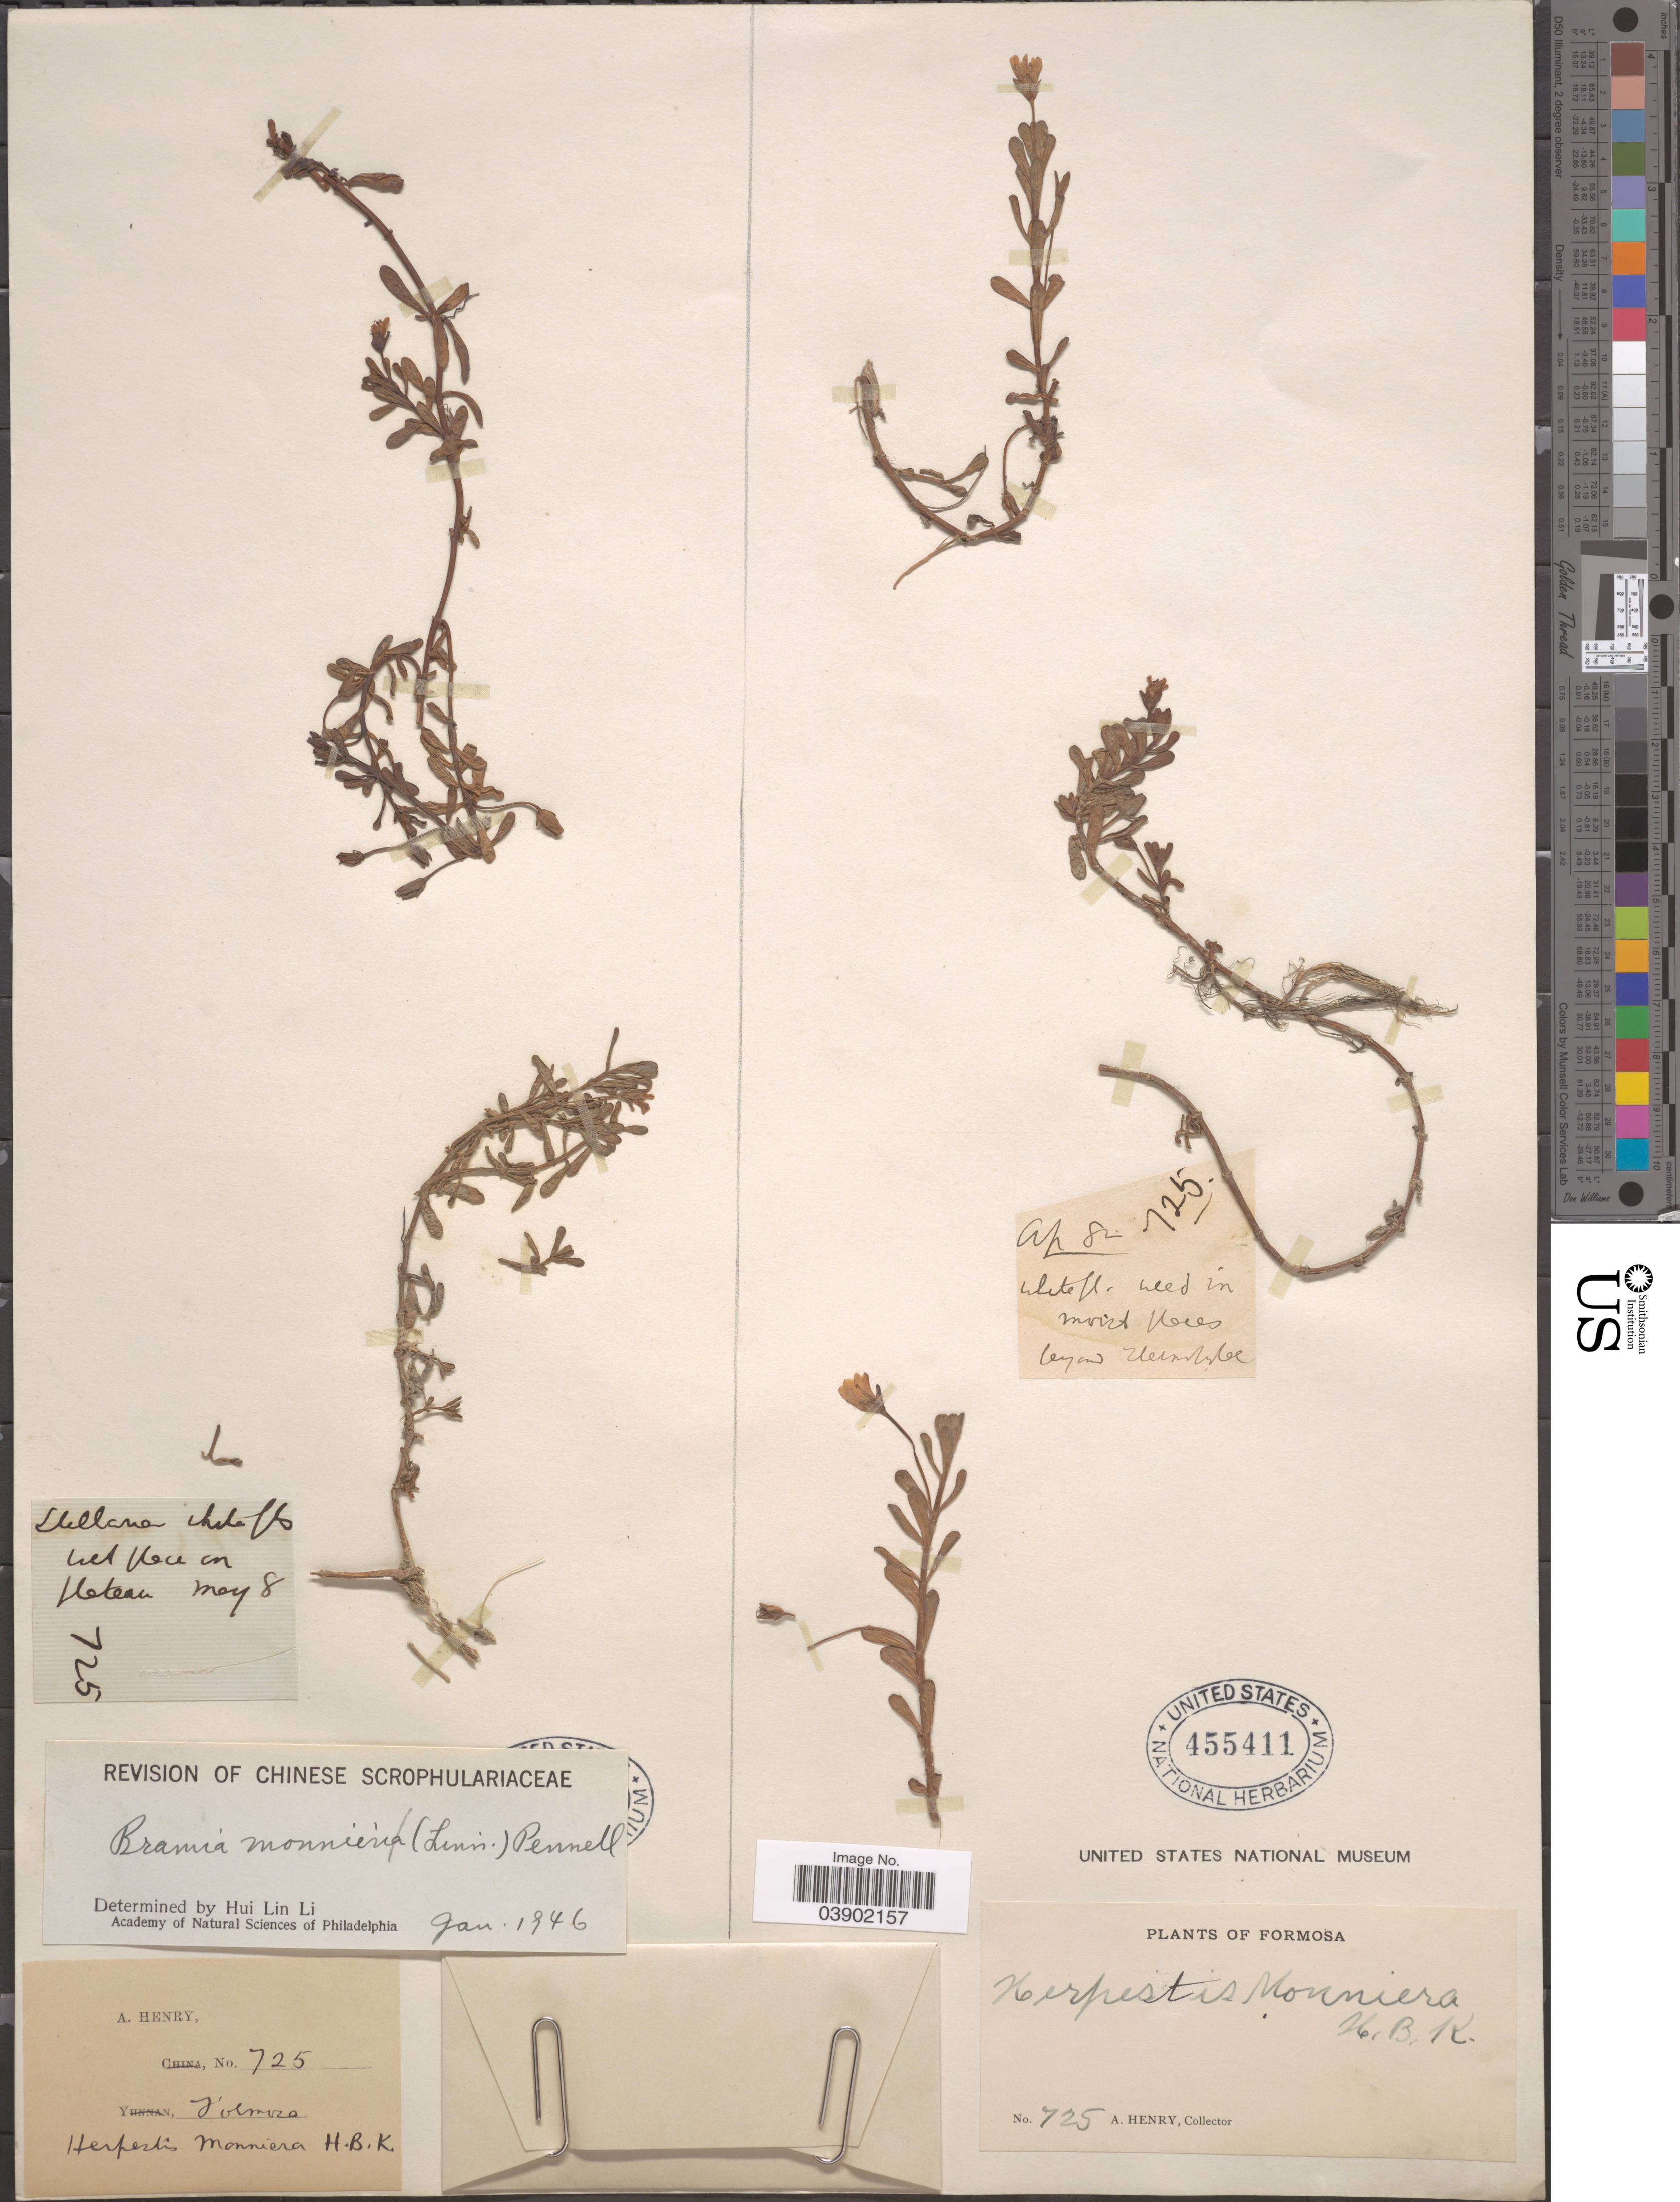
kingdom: Plantae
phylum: Tracheophyta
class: Magnoliopsida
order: Lamiales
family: Plantaginaceae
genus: Bacopa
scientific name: Bacopa monnieri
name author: (L.) Wettst.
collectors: A. Henry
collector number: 725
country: Taiwan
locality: Formosa.